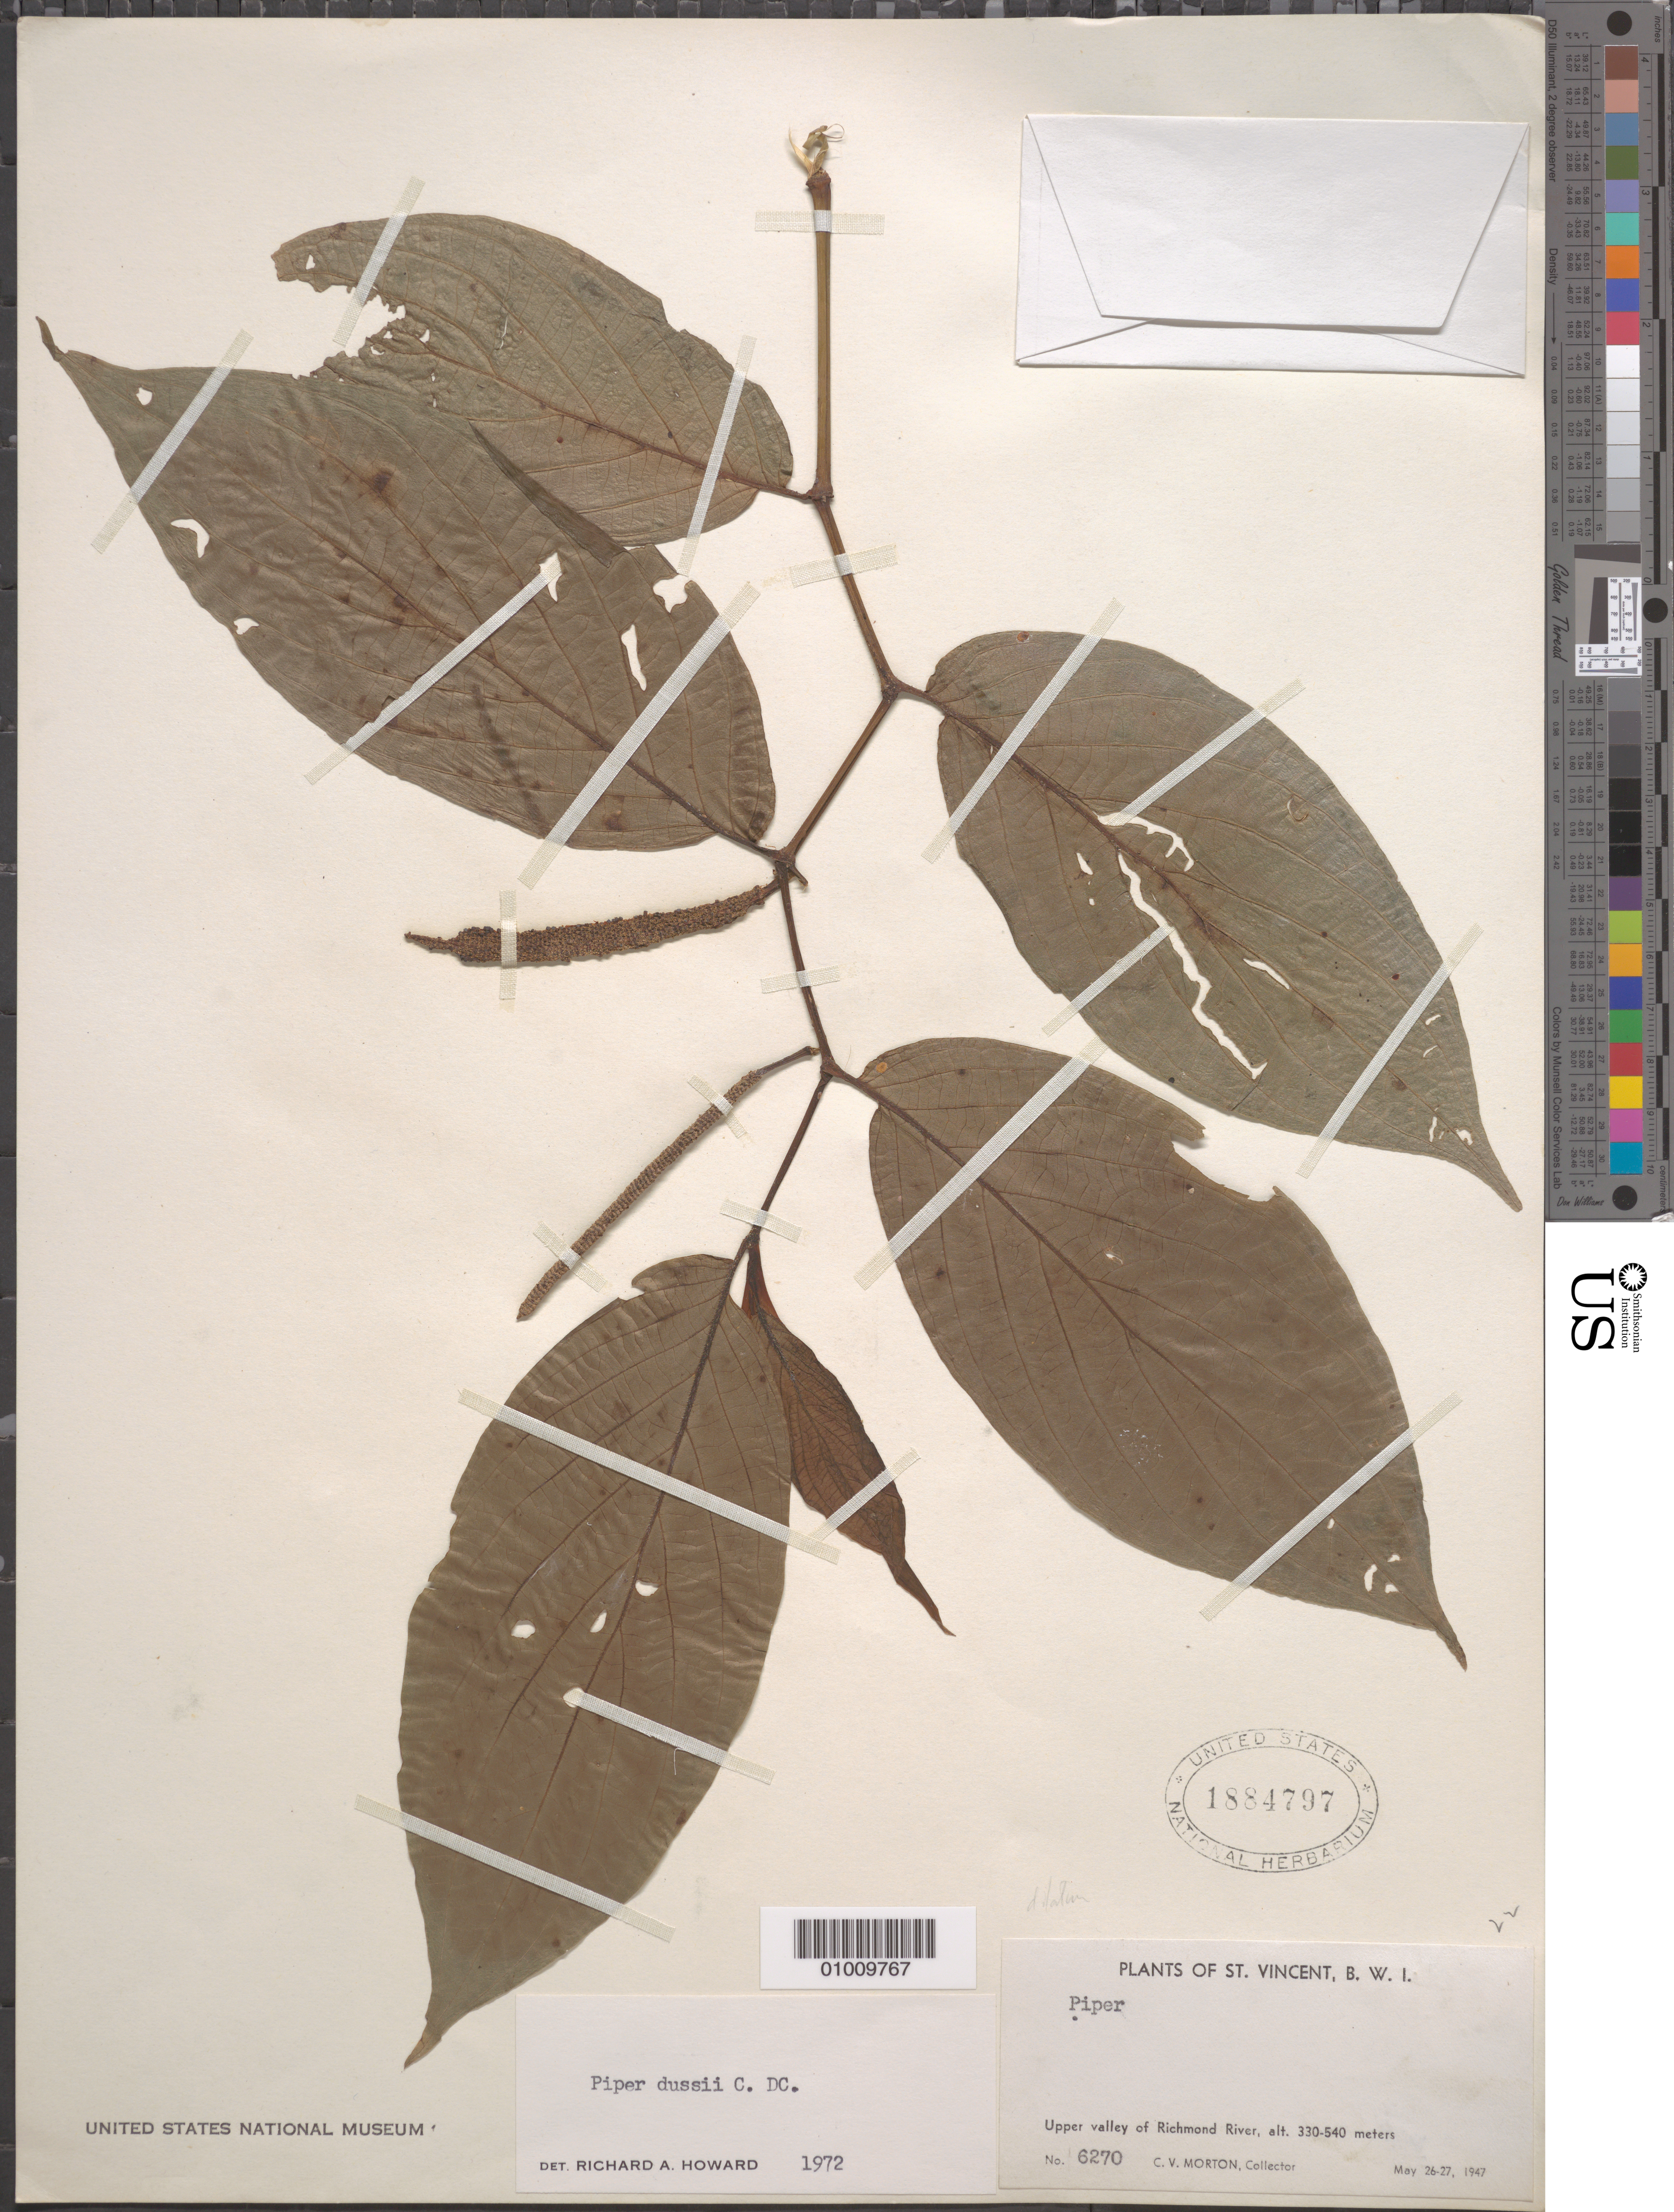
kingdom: Plantae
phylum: Tracheophyta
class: Magnoliopsida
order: Piperales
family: Piperaceae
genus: Piper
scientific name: Piper dussii var. dussii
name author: C. DC.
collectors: C. V. Morton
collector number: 6270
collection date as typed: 26 May 1947 to 27 May 1947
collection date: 1947-05-26/1947-05-27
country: St. Vincent - Grenadines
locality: Upper valley of Richmond River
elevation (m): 330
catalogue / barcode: US 1884797